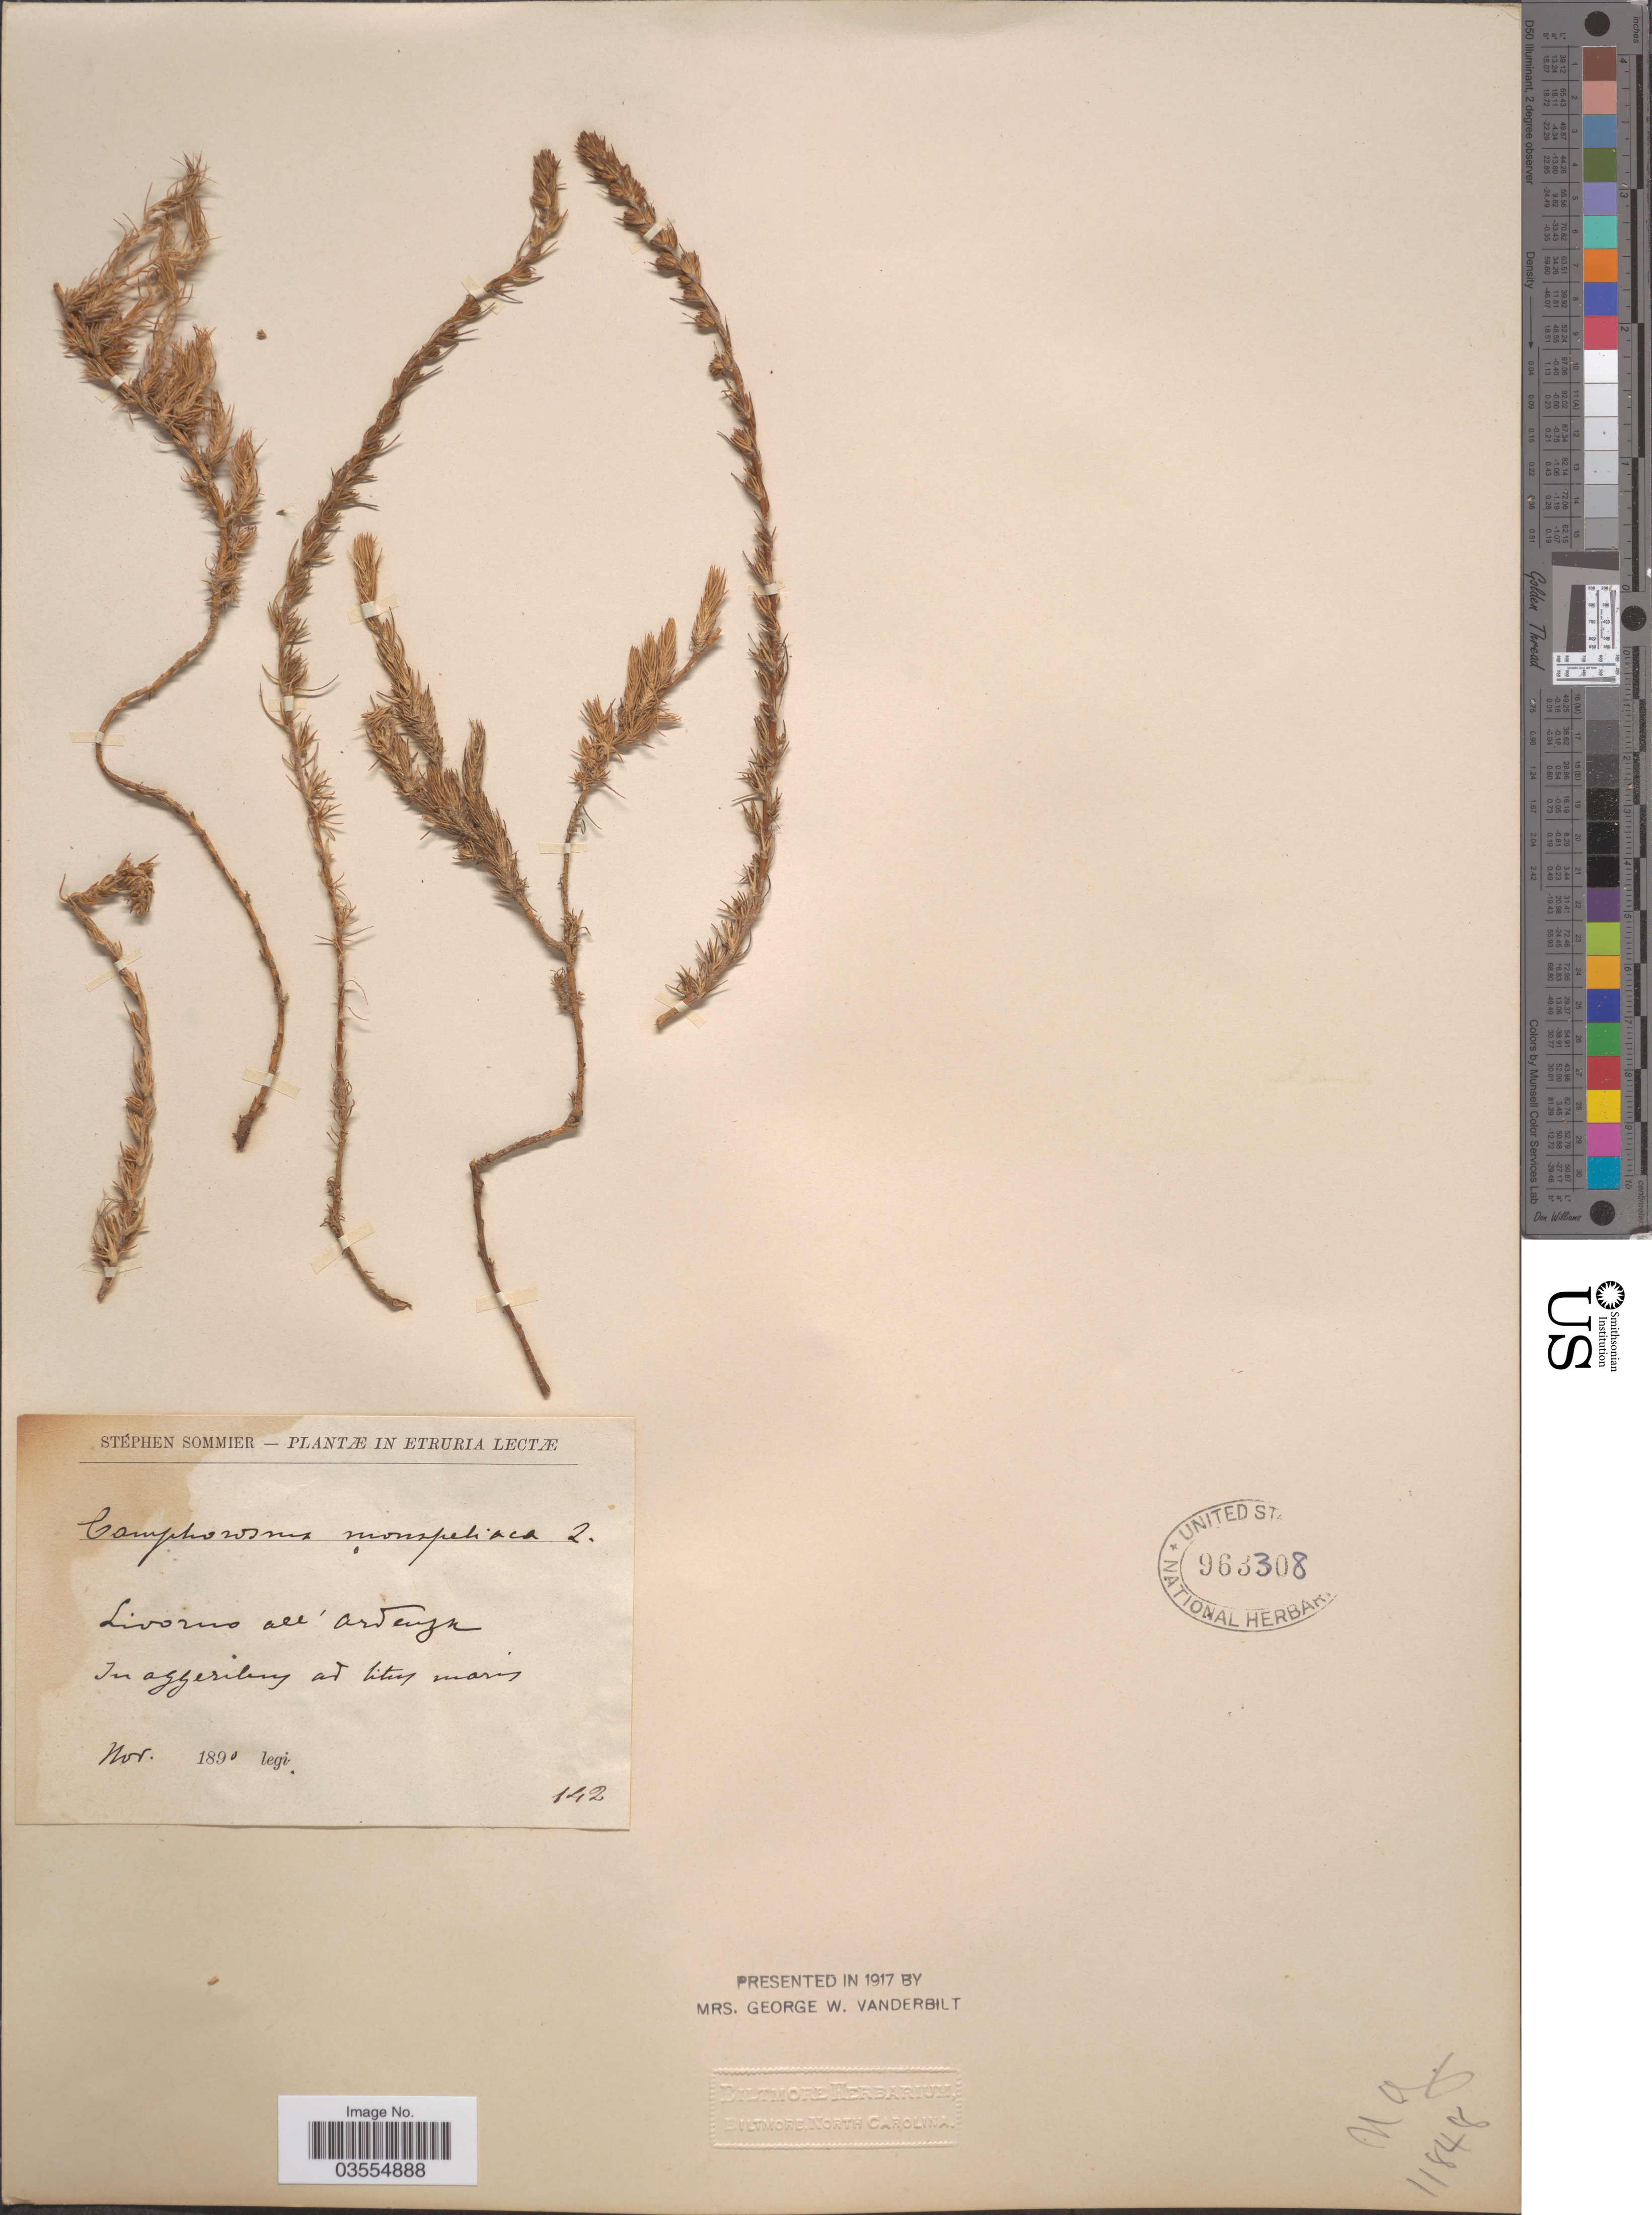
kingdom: Plantae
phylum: Tracheophyta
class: Magnoliopsida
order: Caryophyllales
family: Amaranthaceae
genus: Camphorosma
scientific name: Camphorosma monspeliaca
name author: L.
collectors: S. Sommier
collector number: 142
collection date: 1890-11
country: Italy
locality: Etruria. Livorno all' Ardenza. In aggeribus [interpreted] ad litus maris.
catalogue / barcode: US 963308